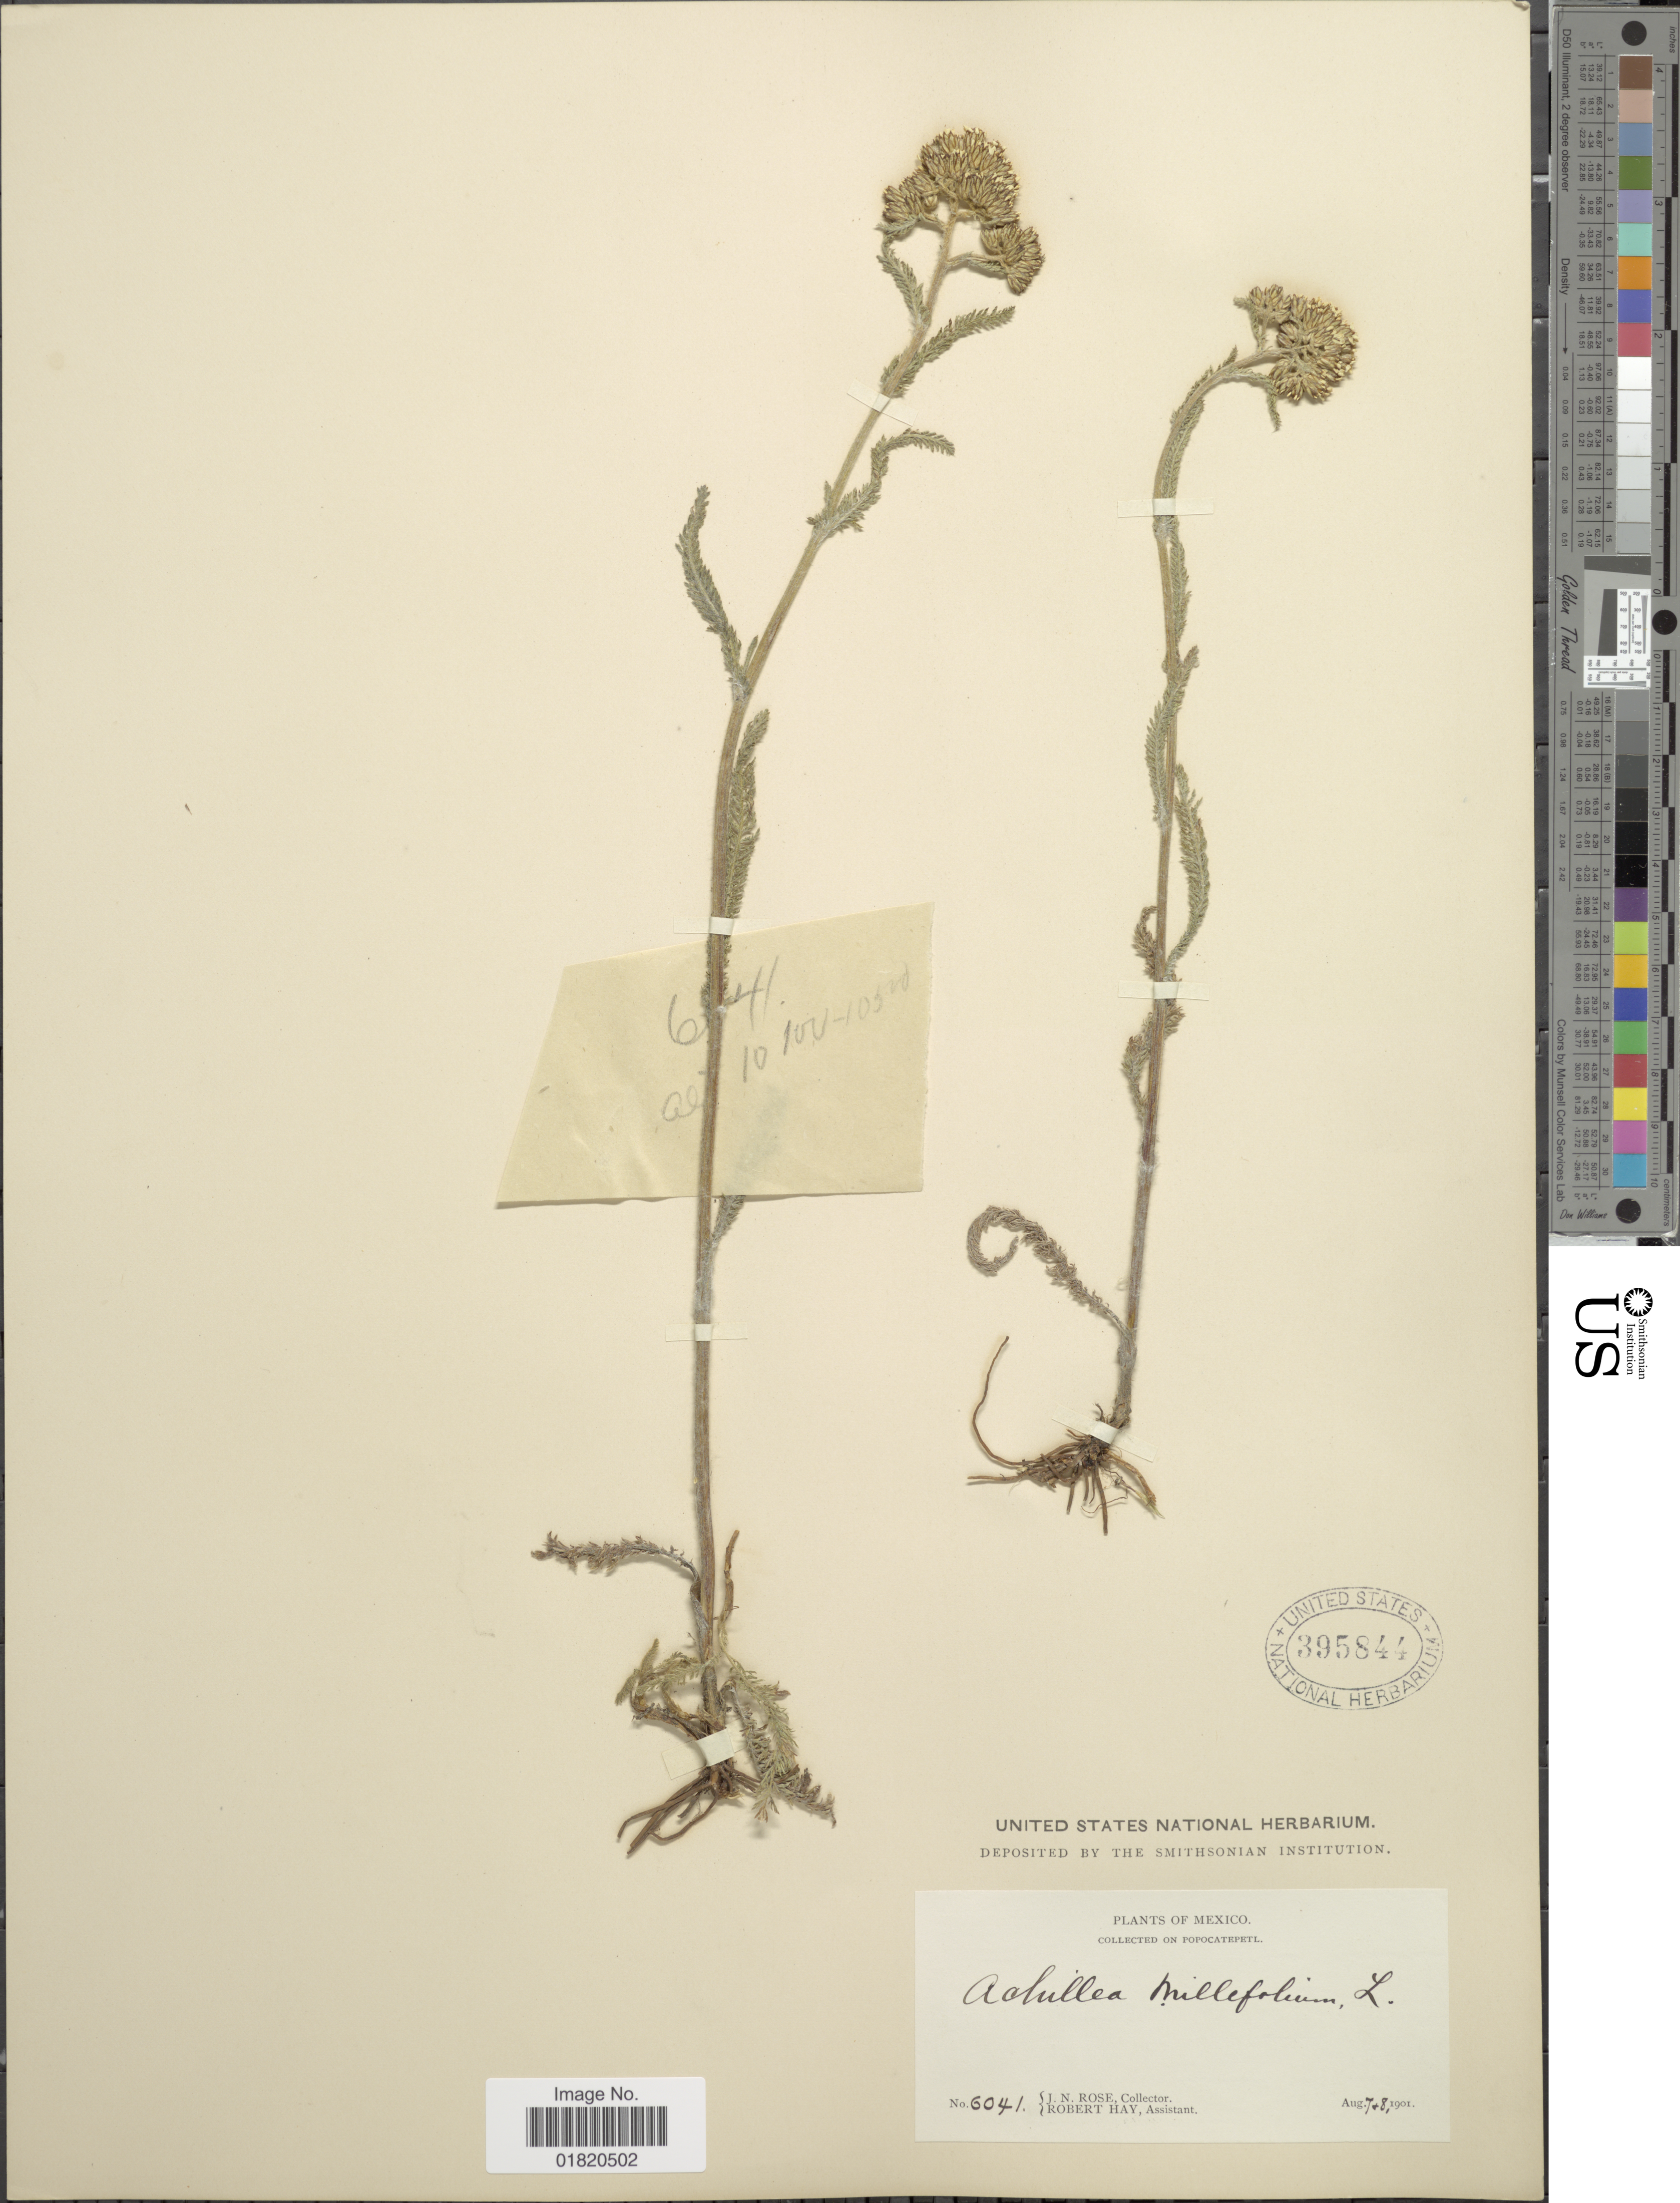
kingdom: Plantae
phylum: Tracheophyta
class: Magnoliopsida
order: Asterales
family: Asteraceae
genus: Achillea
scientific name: Achillea lanulosa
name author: Nutt.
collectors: J. N. Rose & R. H. Hay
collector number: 6041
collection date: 1901-08-07/1901-08-08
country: Mexico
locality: Popocatepetl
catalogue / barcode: US 395844